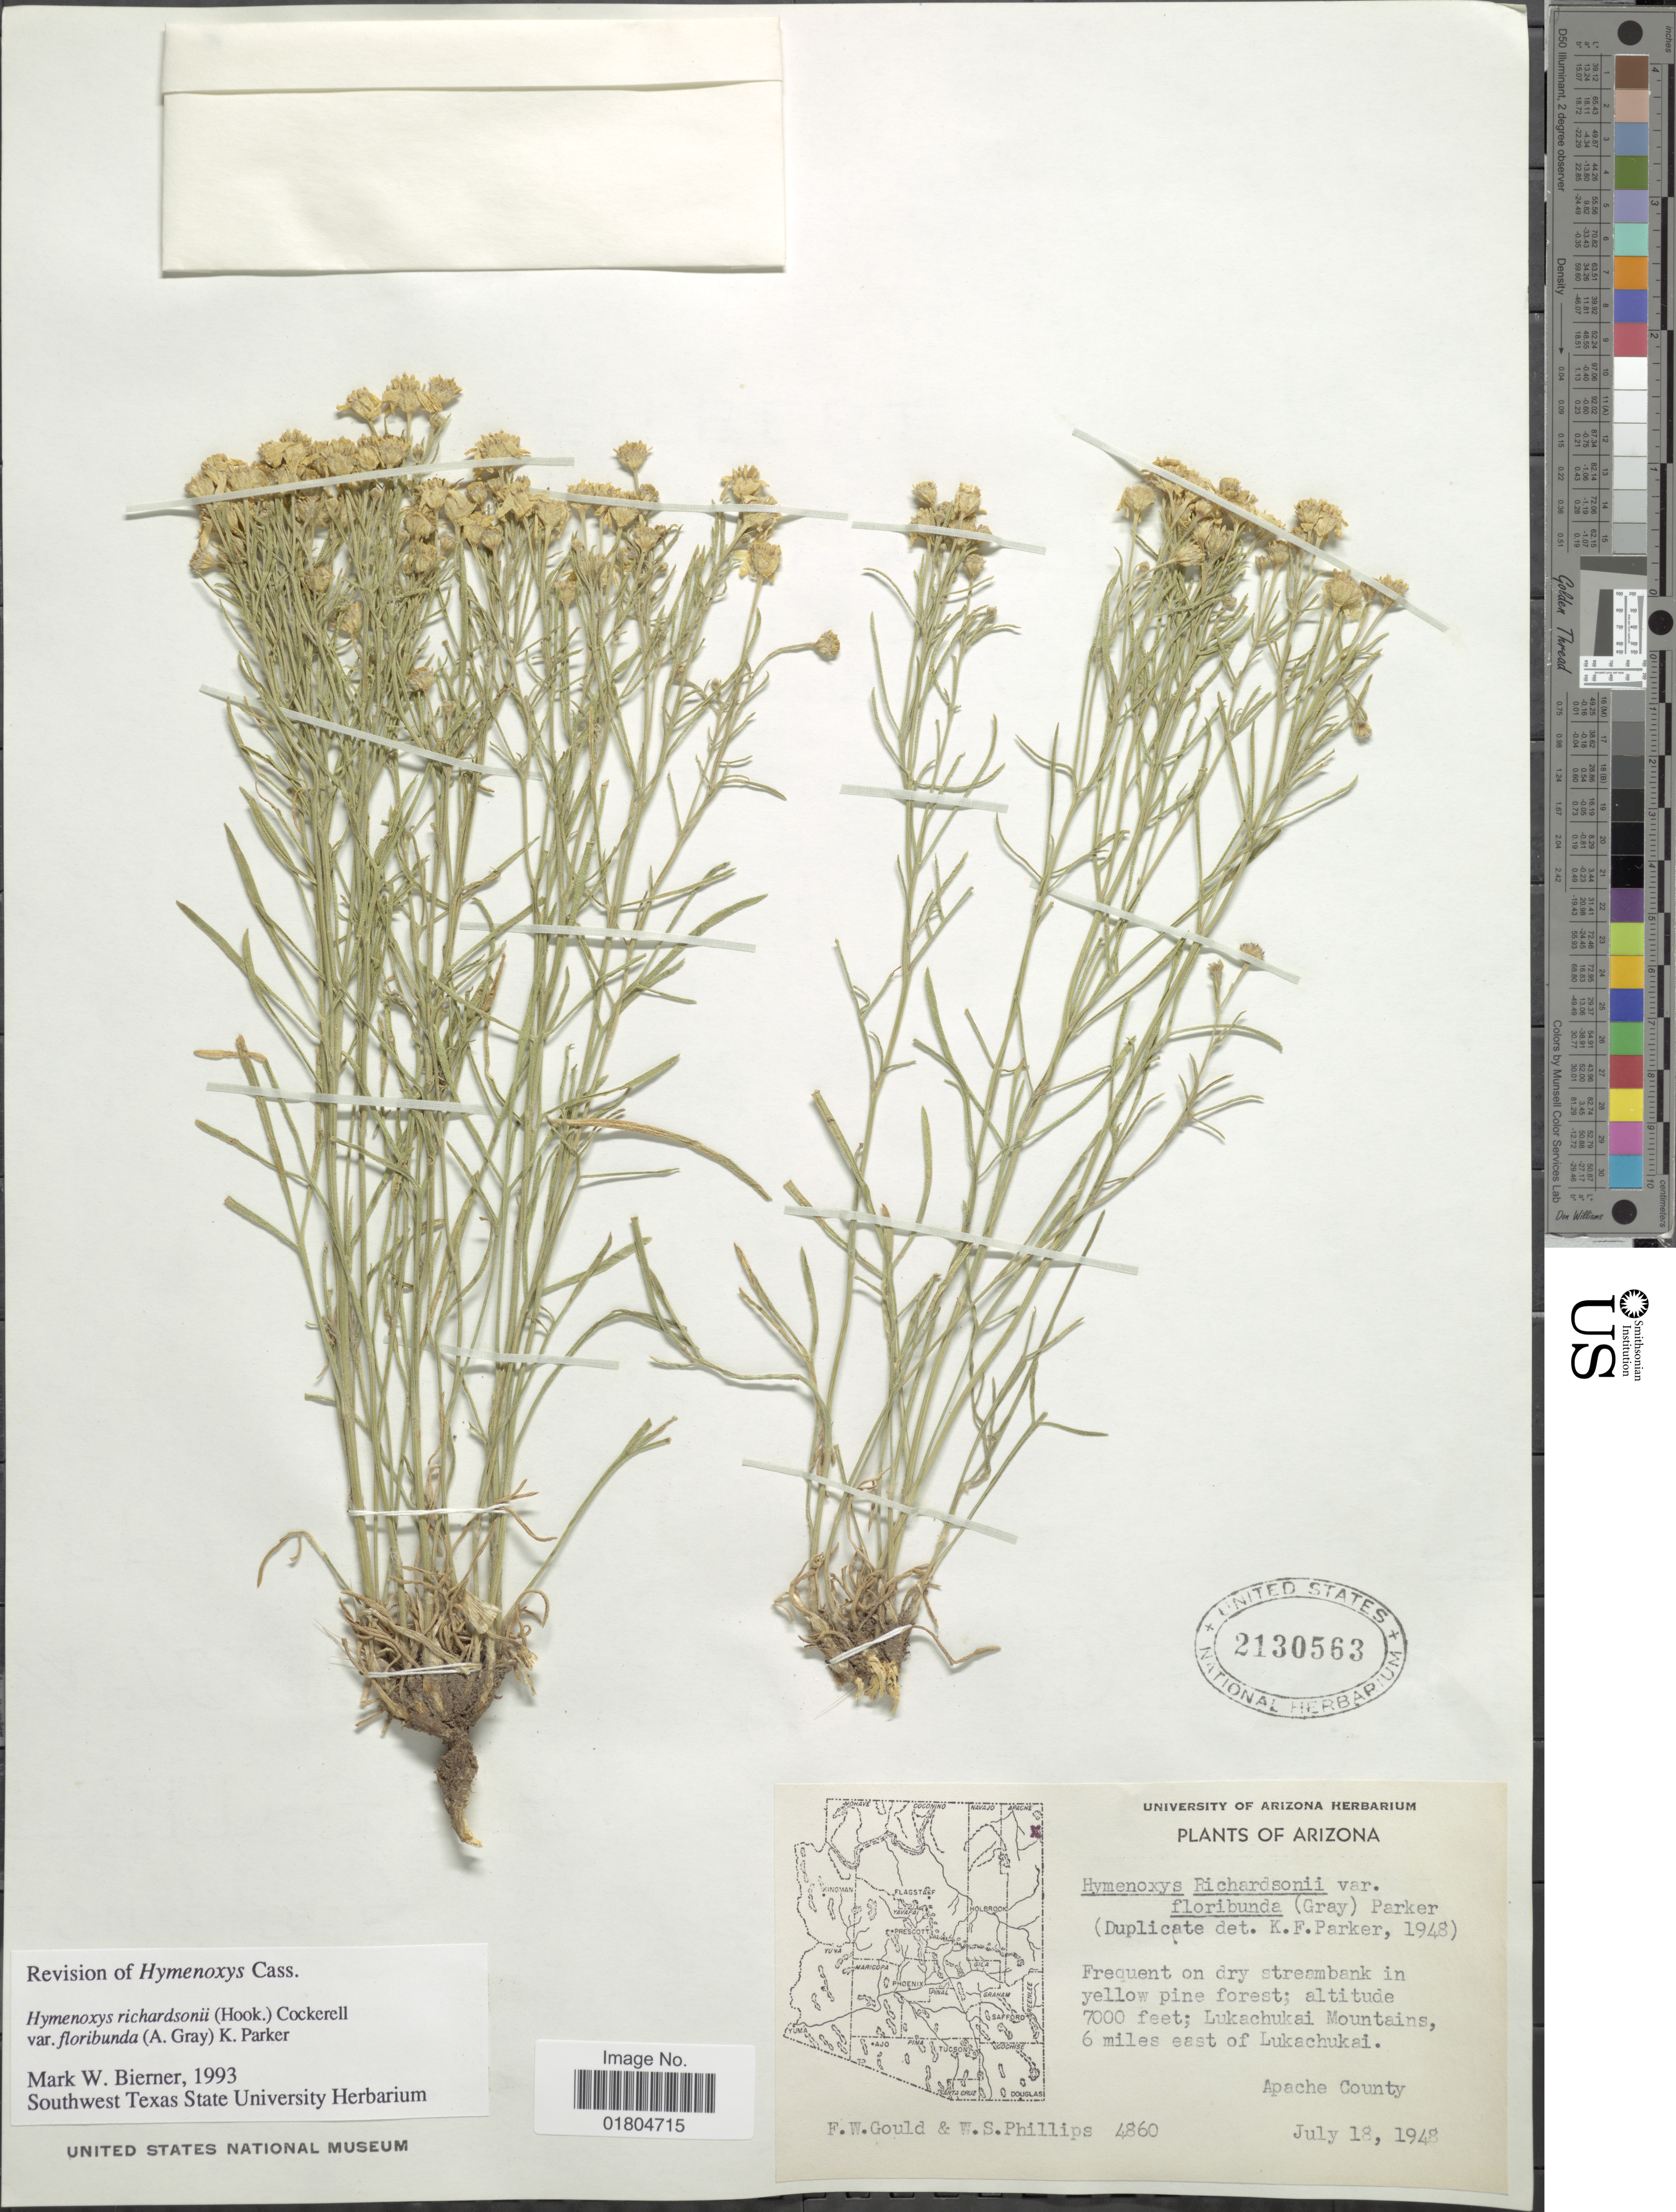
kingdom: Plantae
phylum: Tracheophyta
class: Magnoliopsida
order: Asterales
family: Asteraceae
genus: Hymenoxys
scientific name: Hymenoxys richardsonii var. floribunda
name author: (A. Gray) K.F. Parker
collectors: F. W. Gould & W. S. Phillips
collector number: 4860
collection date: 1948-07-18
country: United States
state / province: Arizona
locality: Lukachukai Mountains, 6 miles east of Lukachukai. Apache County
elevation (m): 2134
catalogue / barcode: US 2130563